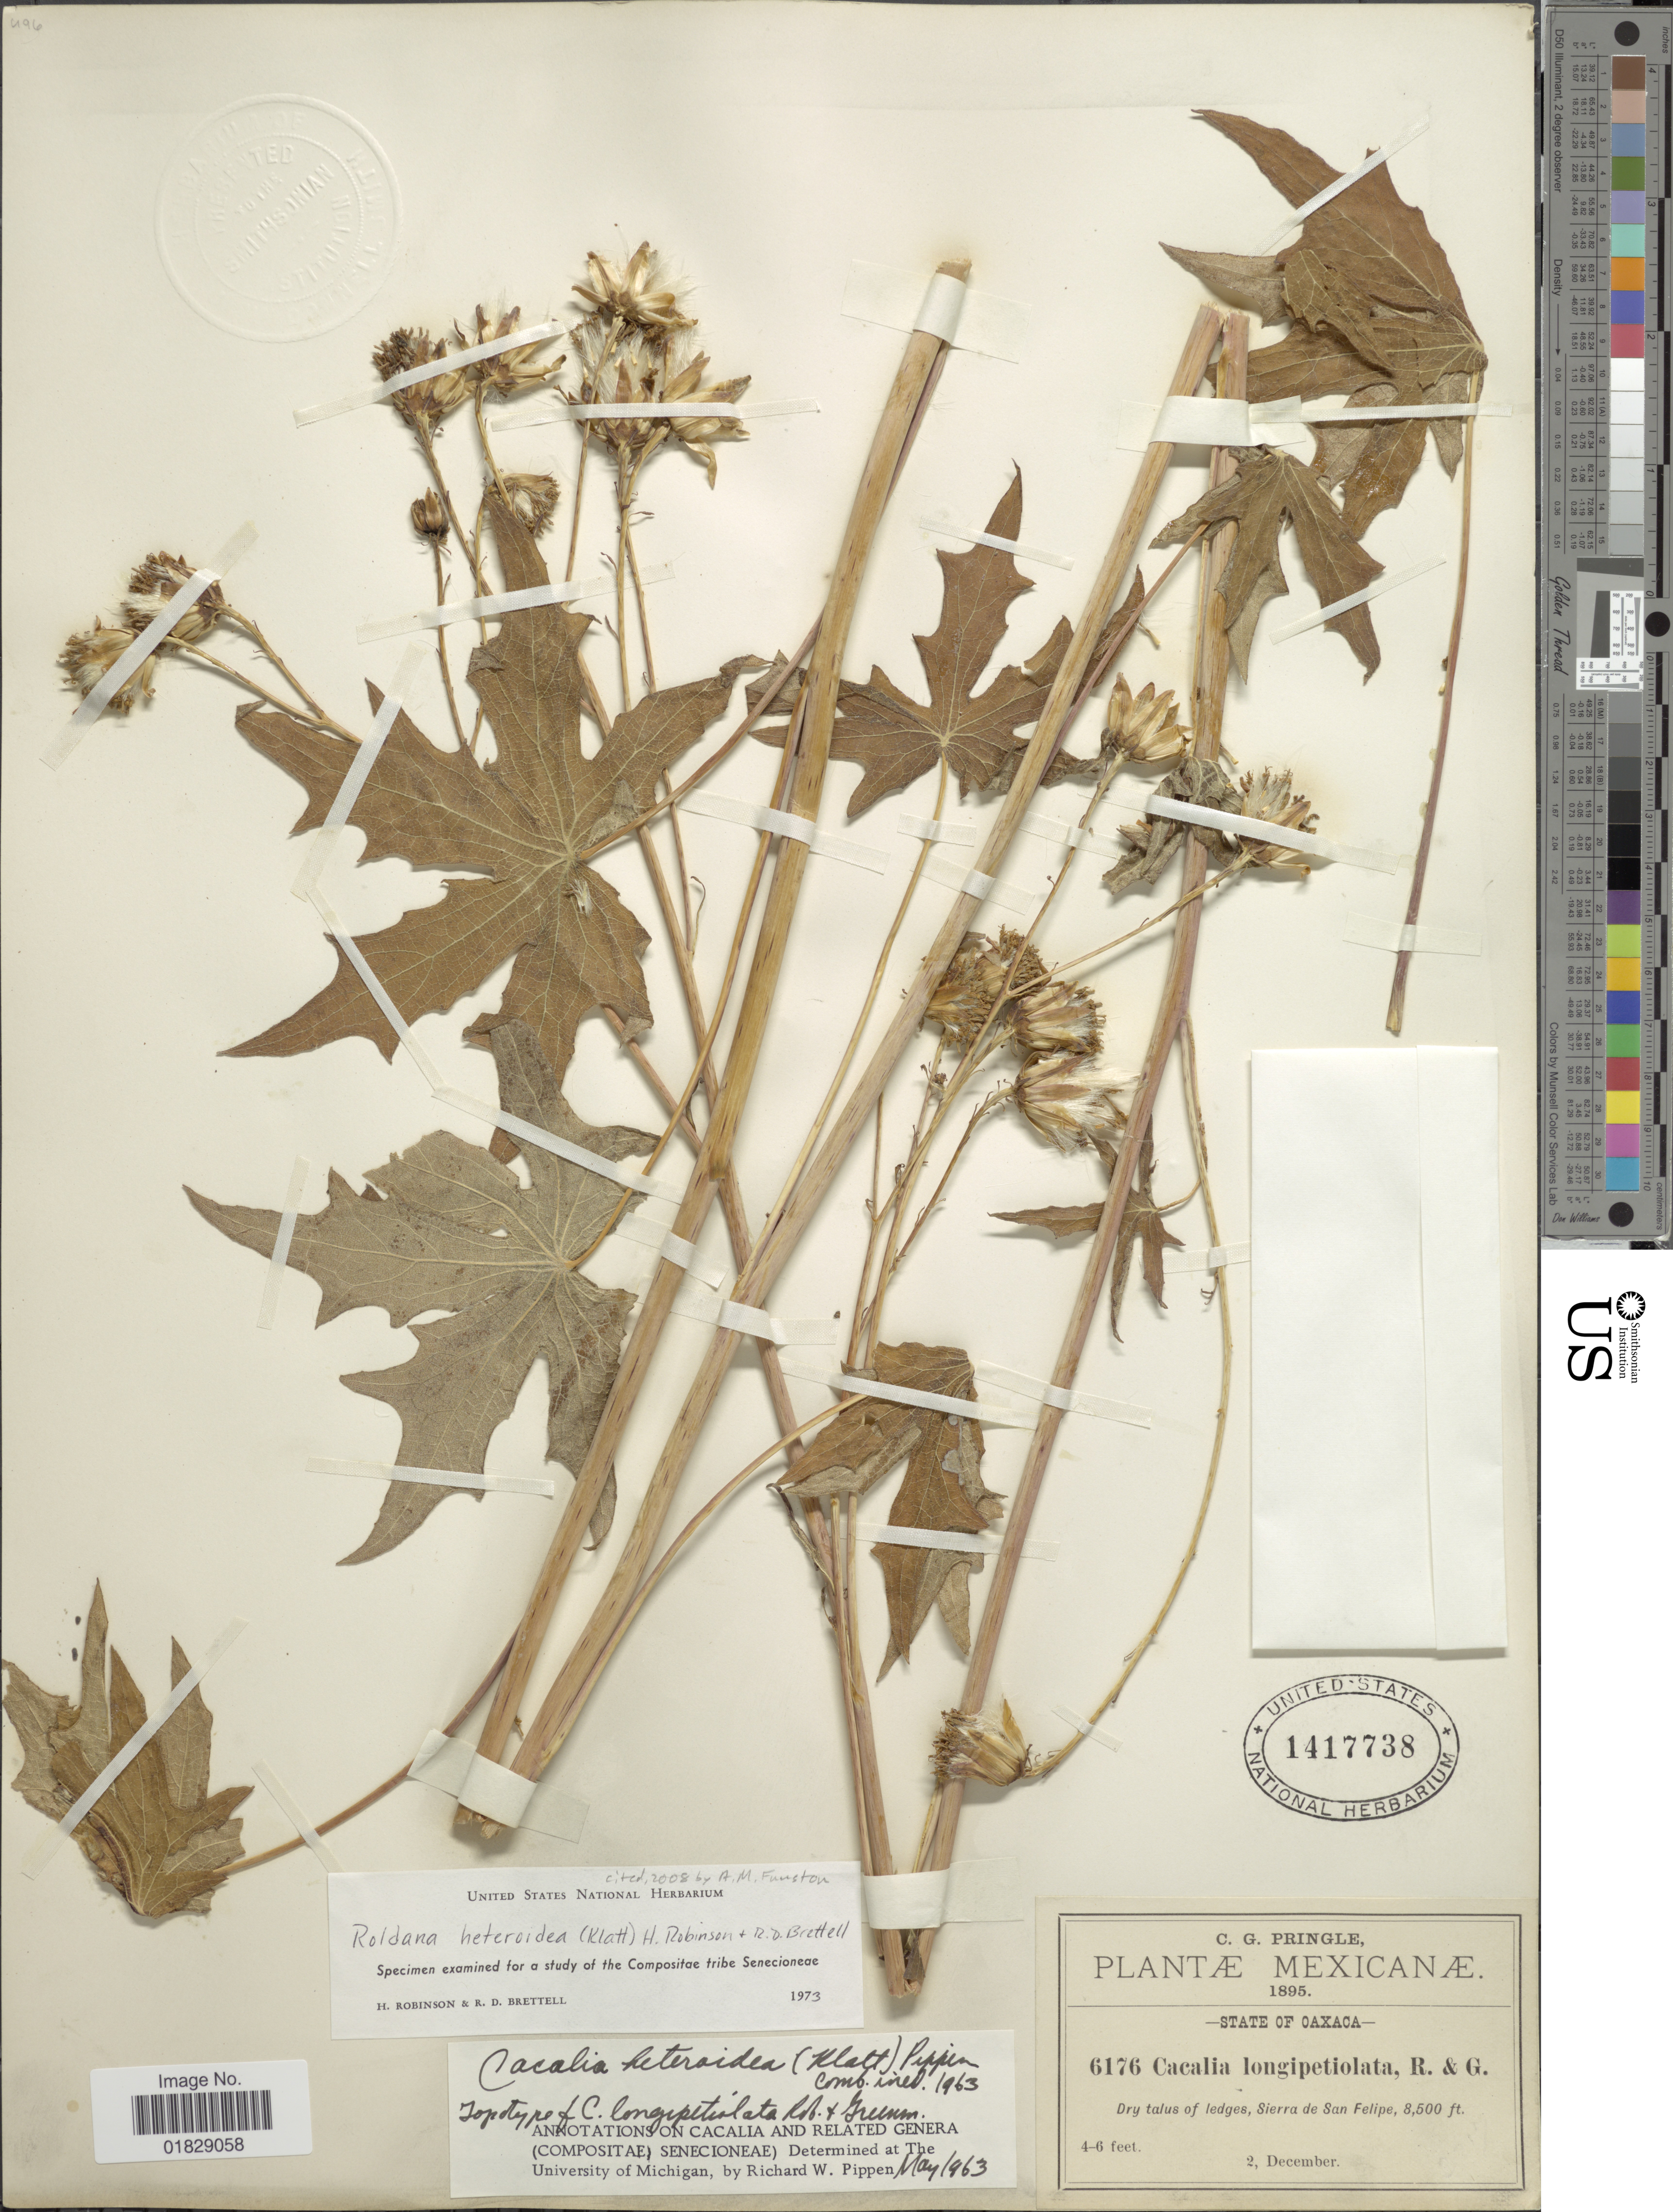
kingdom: Plantae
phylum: Tracheophyta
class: Magnoliopsida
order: Asterales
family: Asteraceae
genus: Roldana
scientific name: Roldana heteroidea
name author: (Klatt) H. Rob. & Brettell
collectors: C. G. Pringle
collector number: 6176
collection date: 1895-12-02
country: Mexico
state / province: Oaxaca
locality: State of Oaxaca. Dry talus of ledges, Sierra de San Felipe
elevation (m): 2591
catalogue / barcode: US 1417738